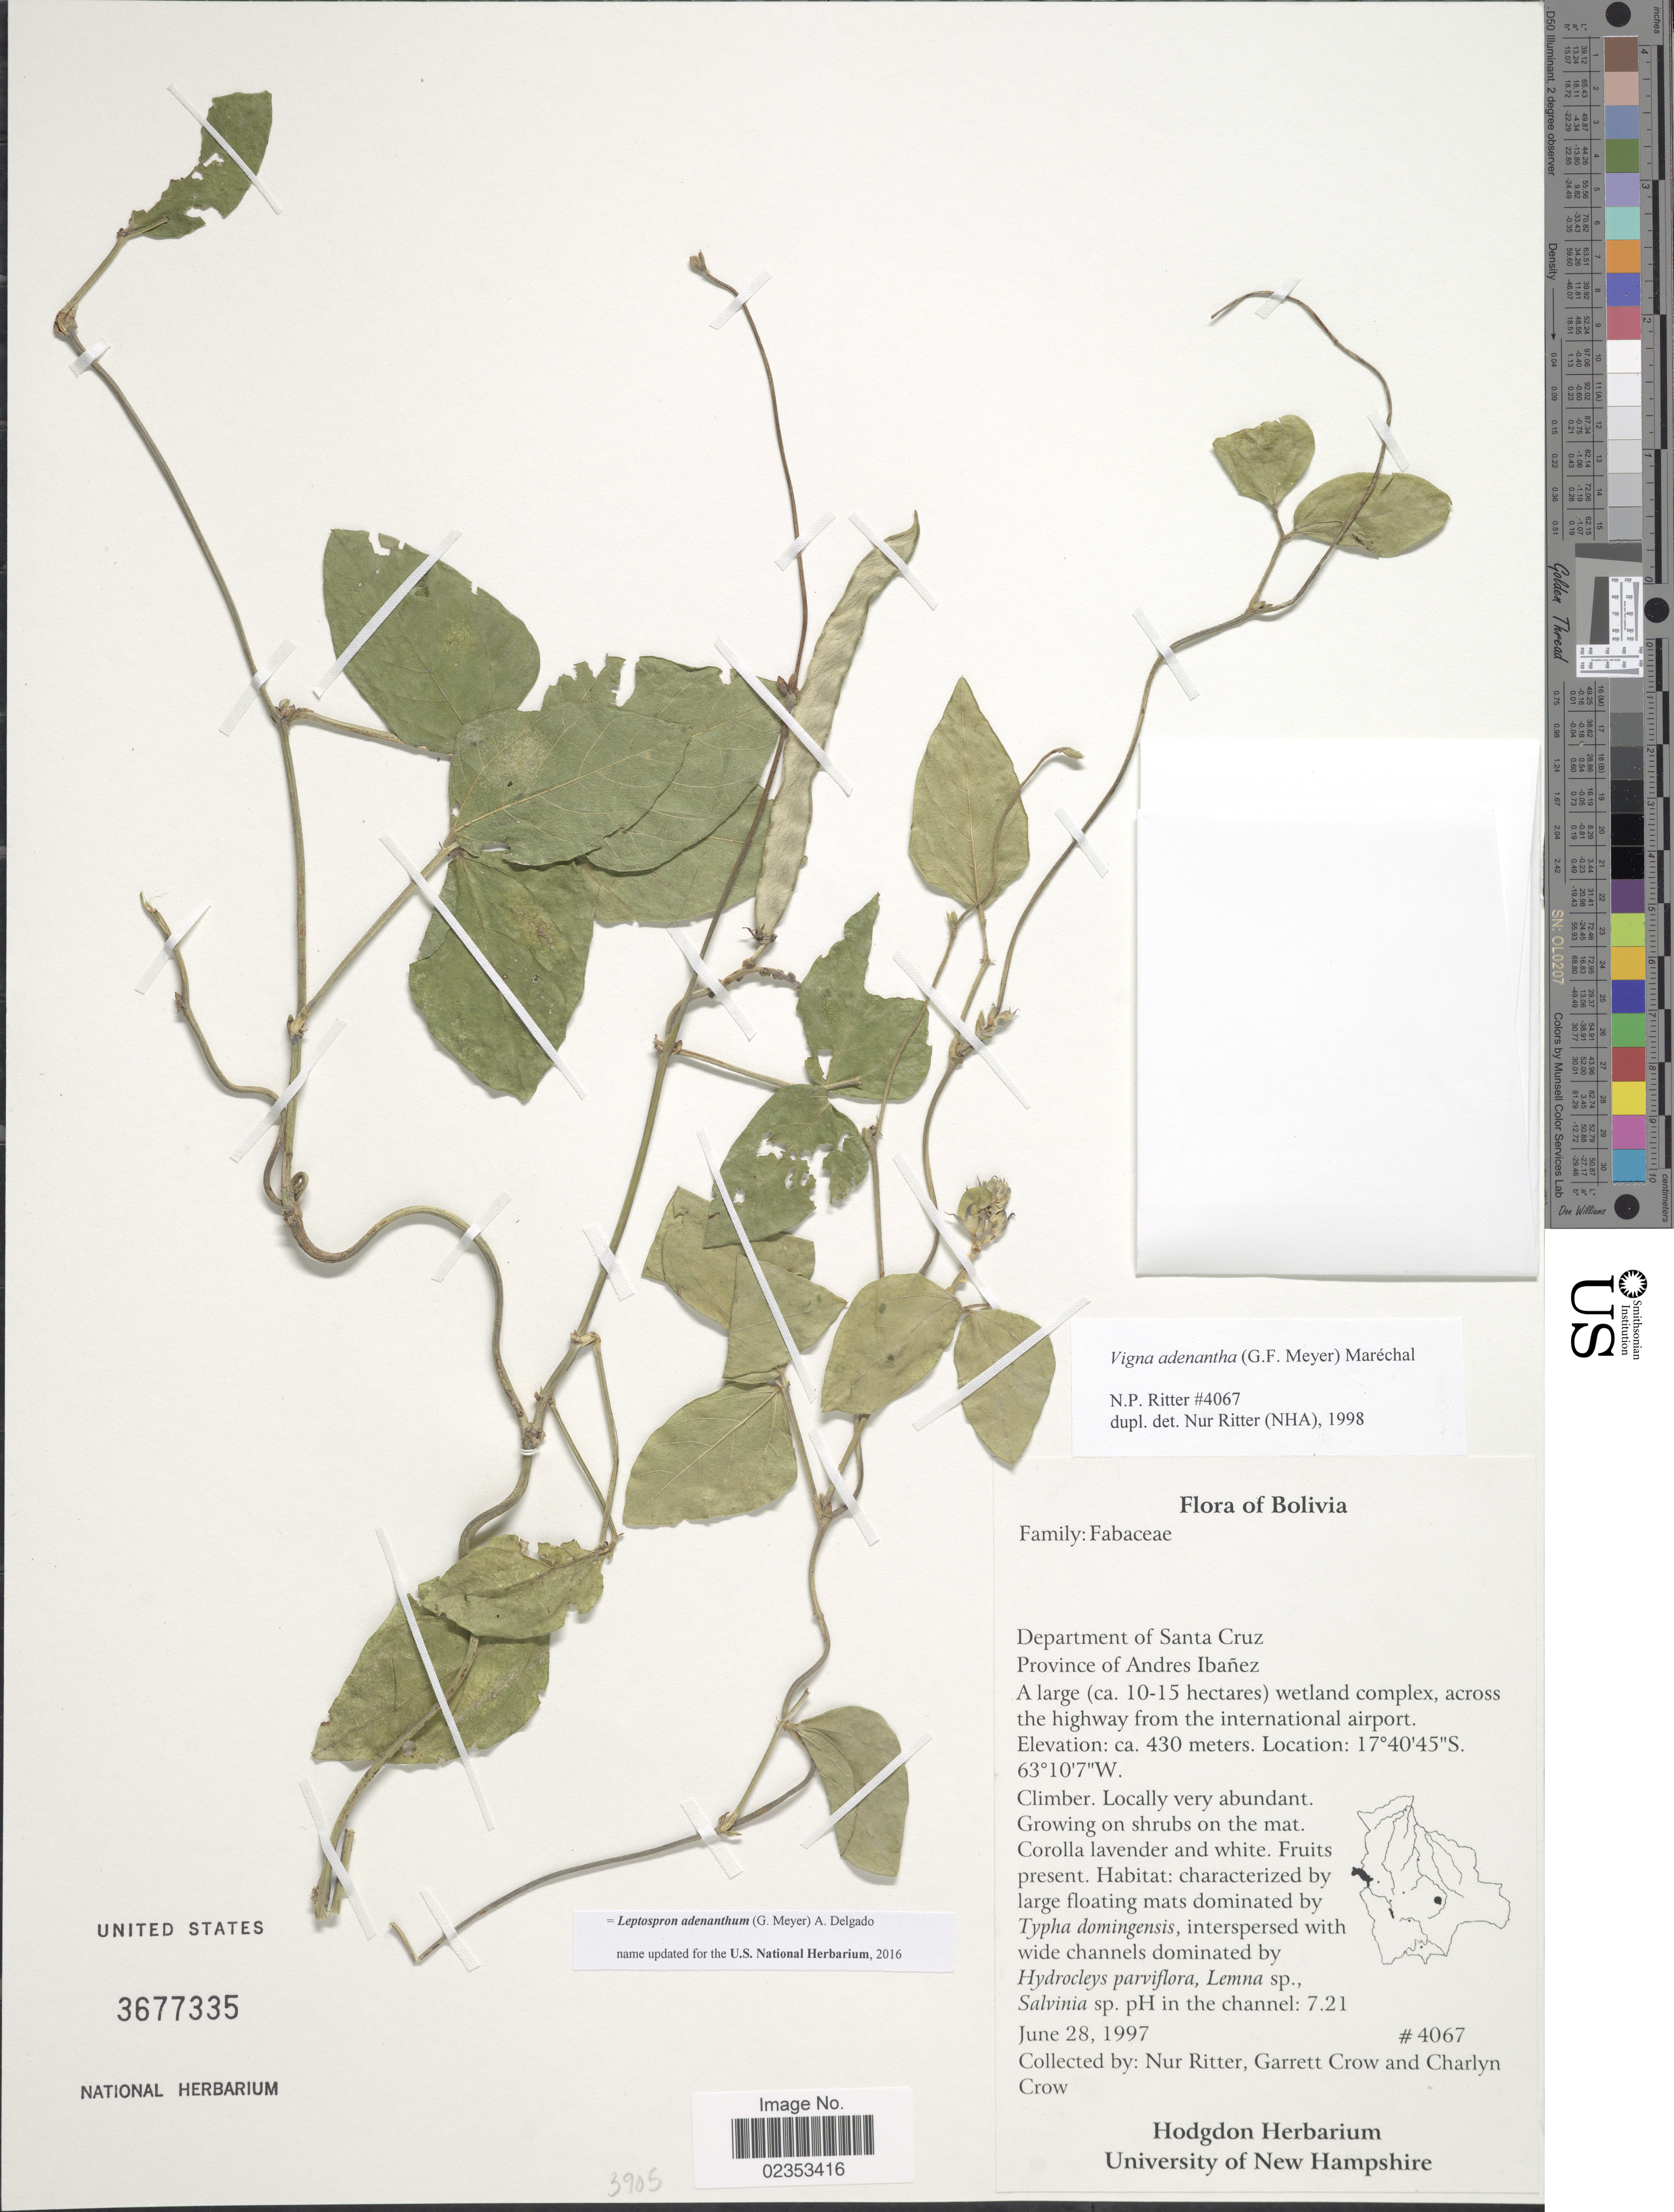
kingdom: Plantae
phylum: Tracheophyta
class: Magnoliopsida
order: Fabales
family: Fabaceae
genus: Leptospron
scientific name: Leptospron adenanthum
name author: (G. Mey.) A. Delgado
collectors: N. Ritter, G. E. Crow & C. Crow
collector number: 4067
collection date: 1997-06-28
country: Bolivia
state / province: Santa Cruz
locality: Province of Andres Ibanez, across the highway from the international airport.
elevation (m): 430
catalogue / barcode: US 3677335